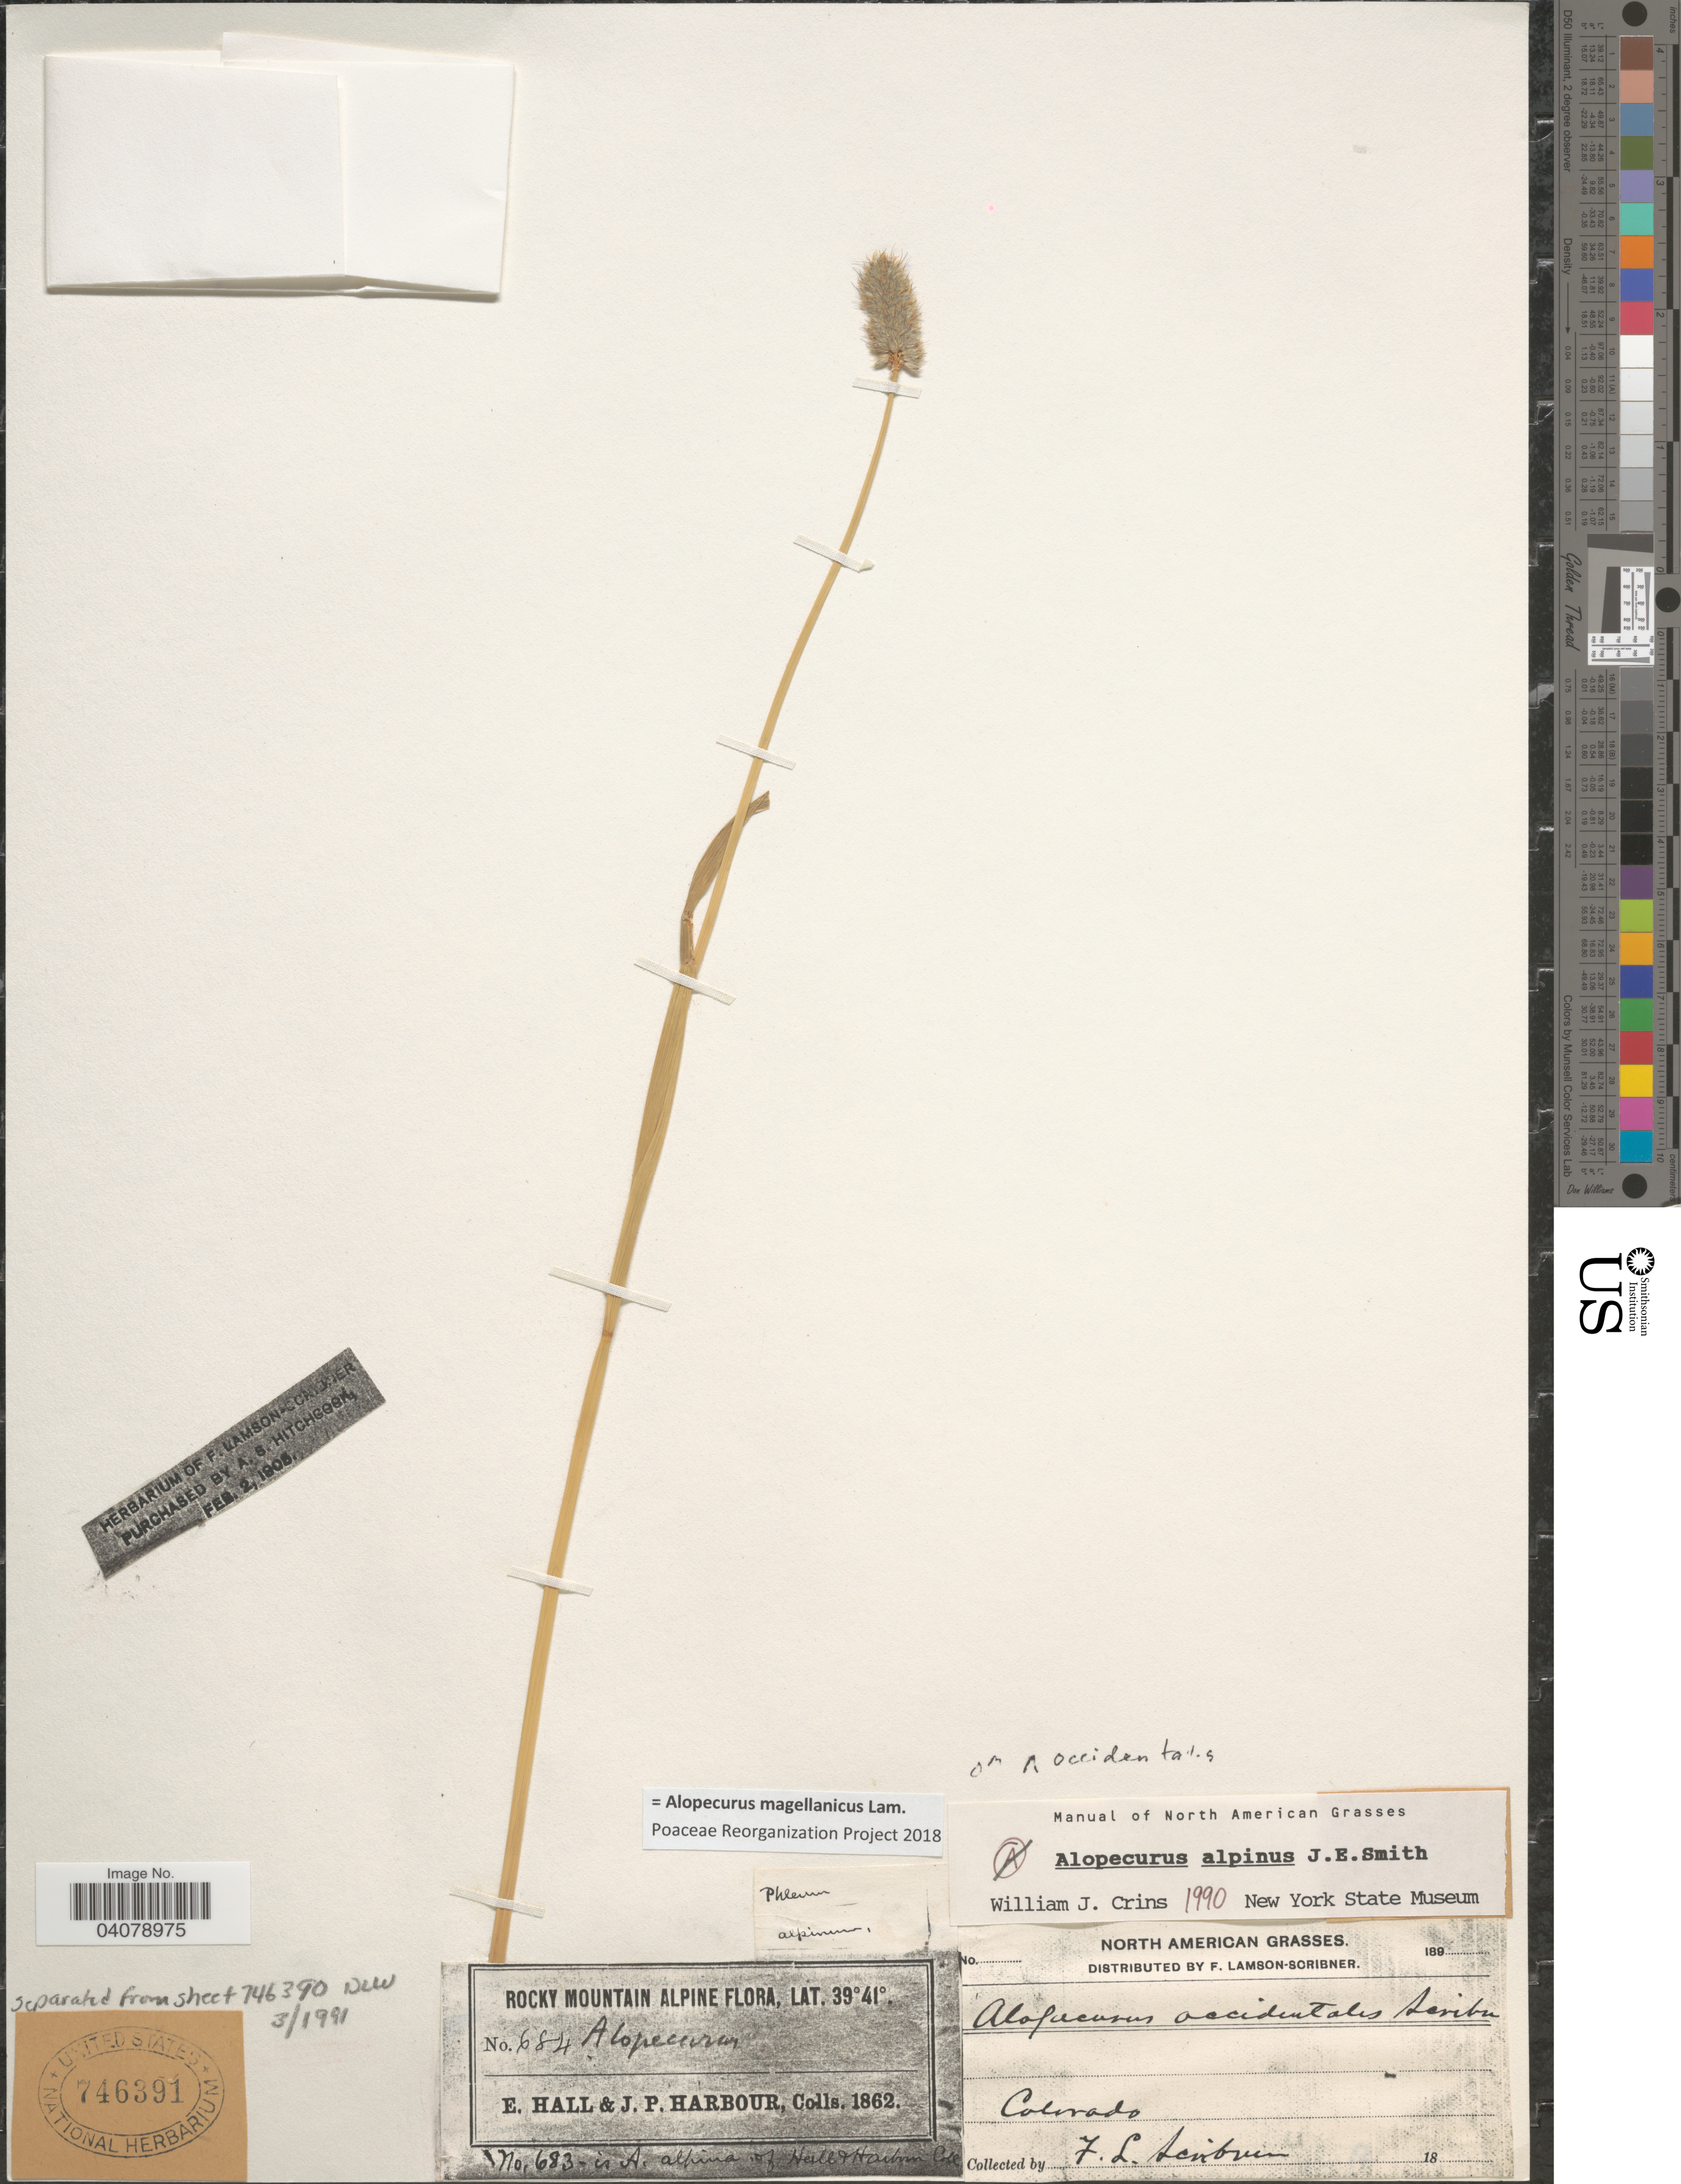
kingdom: Plantae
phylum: Tracheophyta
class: Liliopsida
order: Poales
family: Poaceae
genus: Alopecurus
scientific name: Alopecurus magellanicus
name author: Lam.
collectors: E. Hall & J. Harbour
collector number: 684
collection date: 1862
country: United States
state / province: Colorado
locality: Rocky Mountain.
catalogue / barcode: US 746391